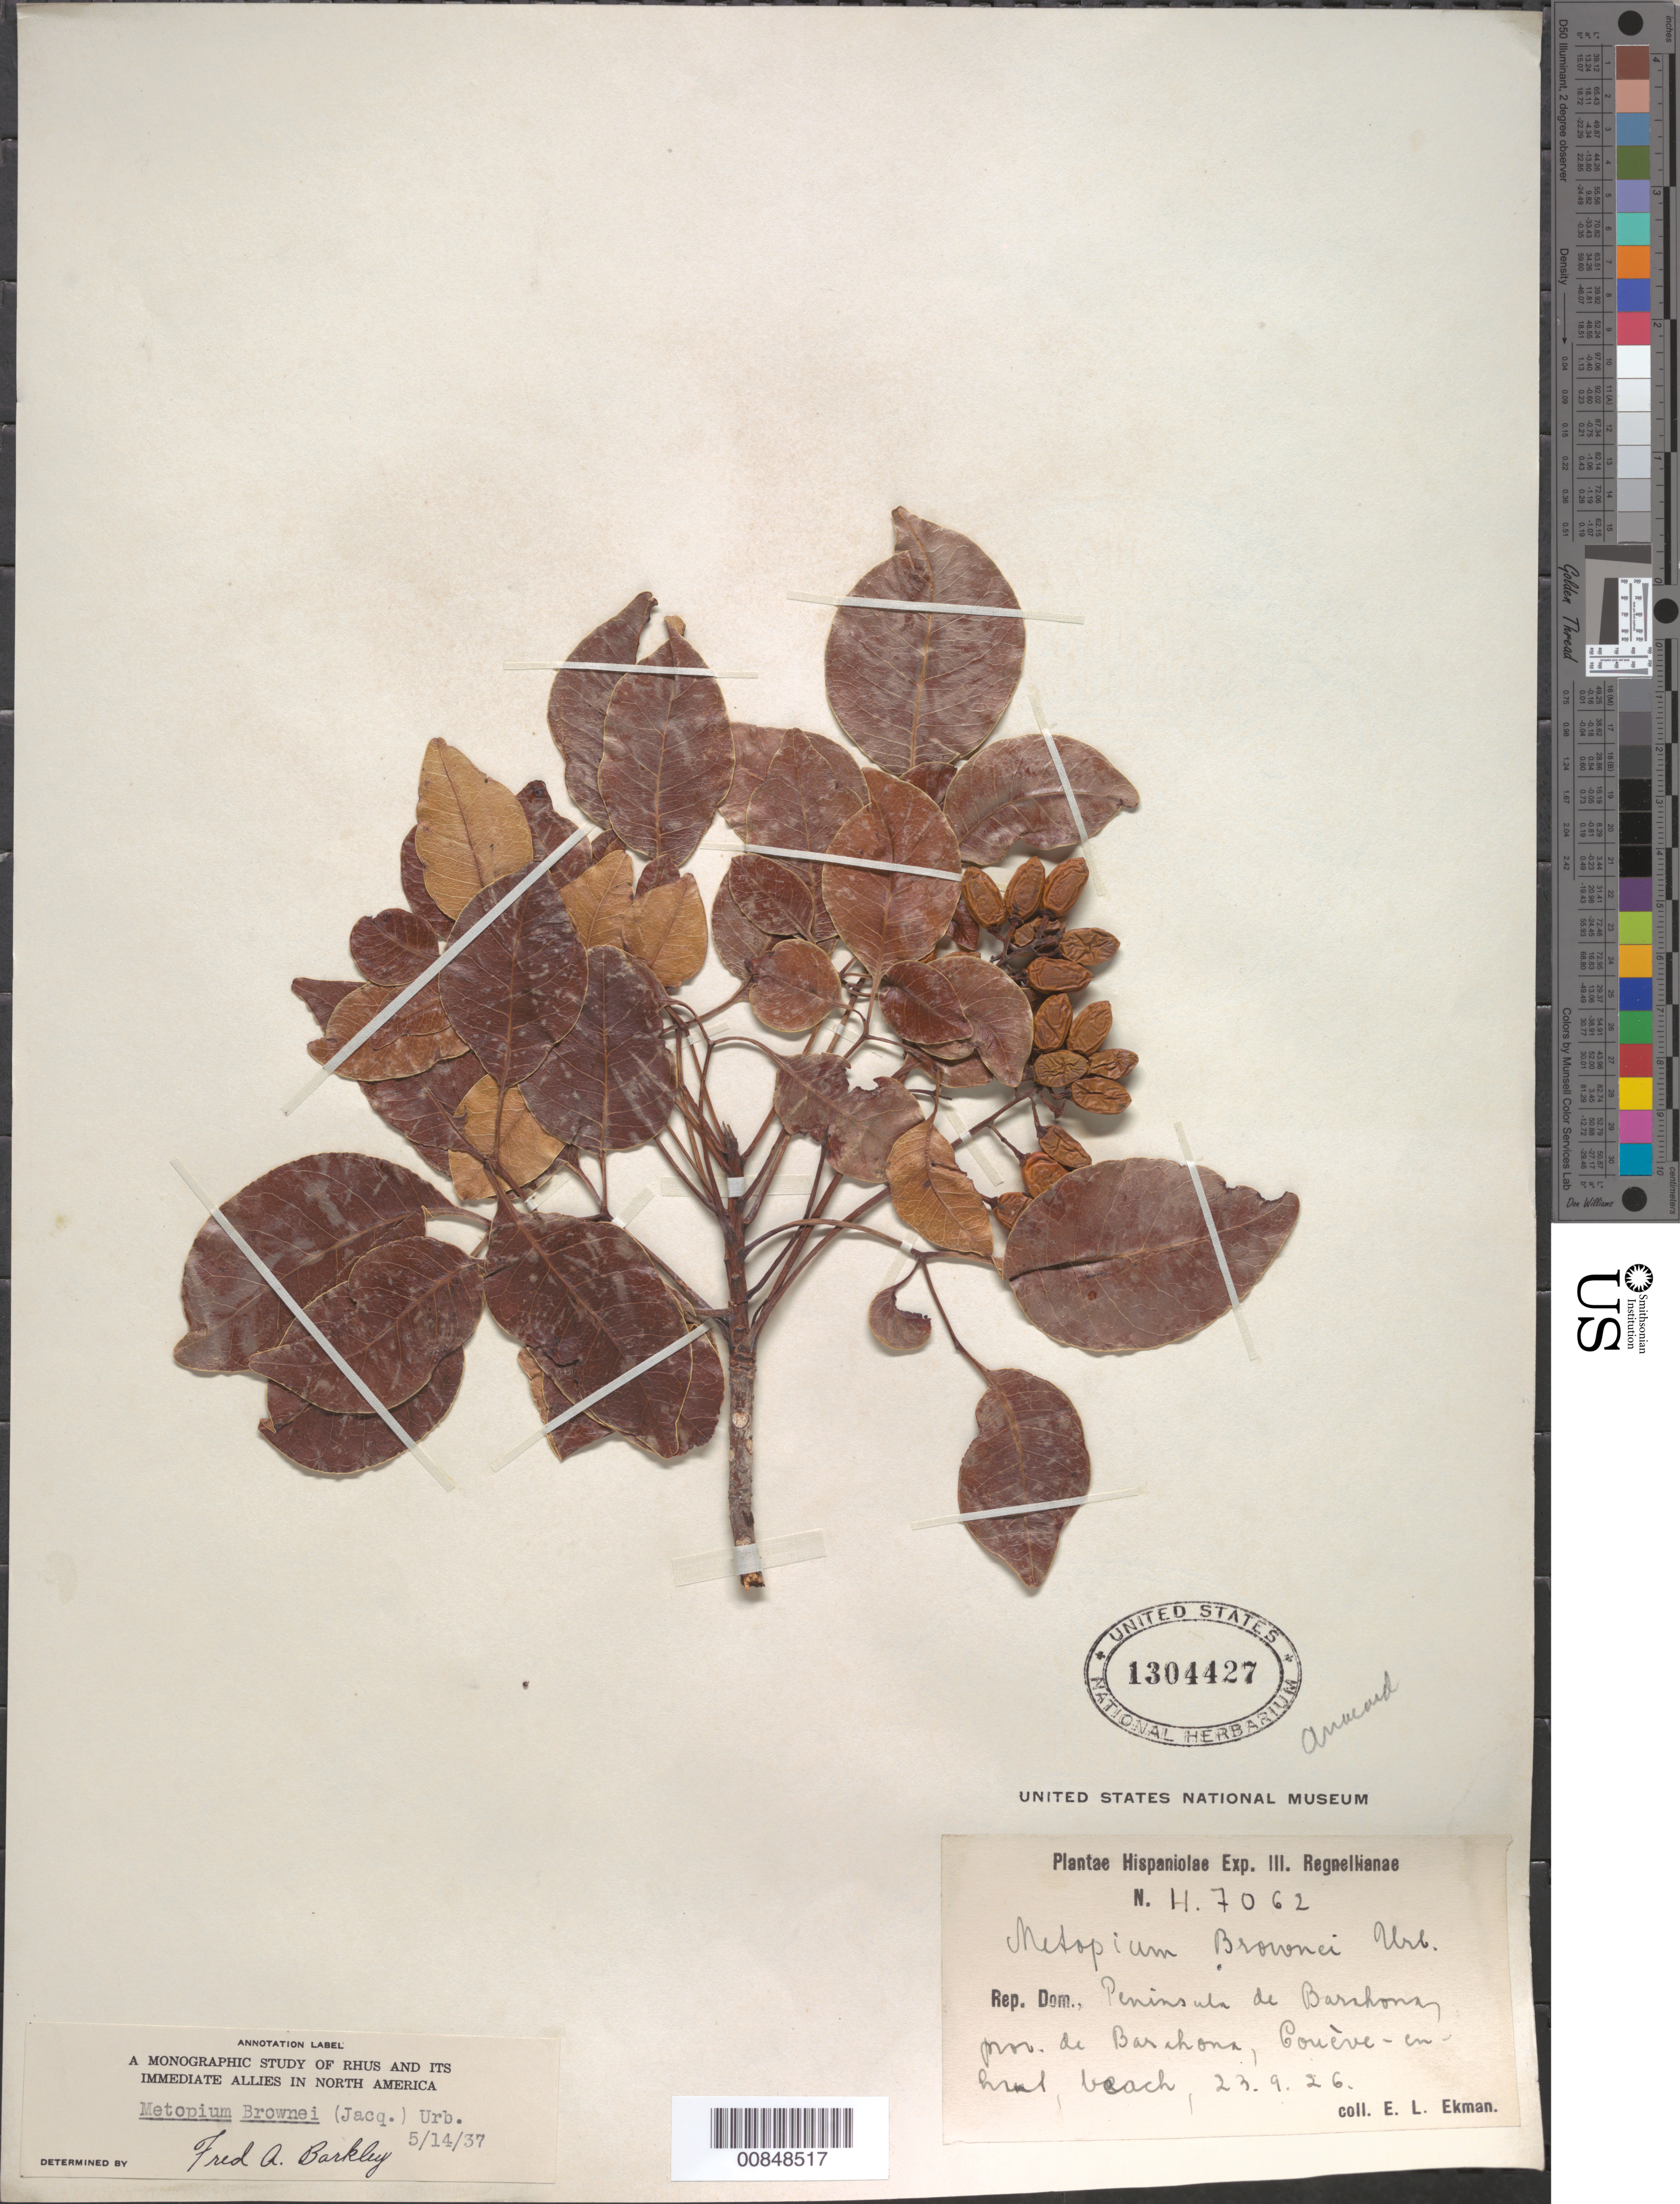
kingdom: Plantae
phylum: Tracheophyta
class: Magnoliopsida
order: Sapindales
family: Anacardiaceae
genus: Metopium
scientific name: Metopium brownei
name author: (Jacq.) Urb.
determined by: Barkley, F. A.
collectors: E. L. Ekman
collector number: H 7062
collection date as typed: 23 Sep 1926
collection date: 1926-09-23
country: Dominican Republic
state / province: Barahona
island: Hispaniola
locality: Peninsula de Barahona, Couève-en-haut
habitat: Beach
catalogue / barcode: US 1304427